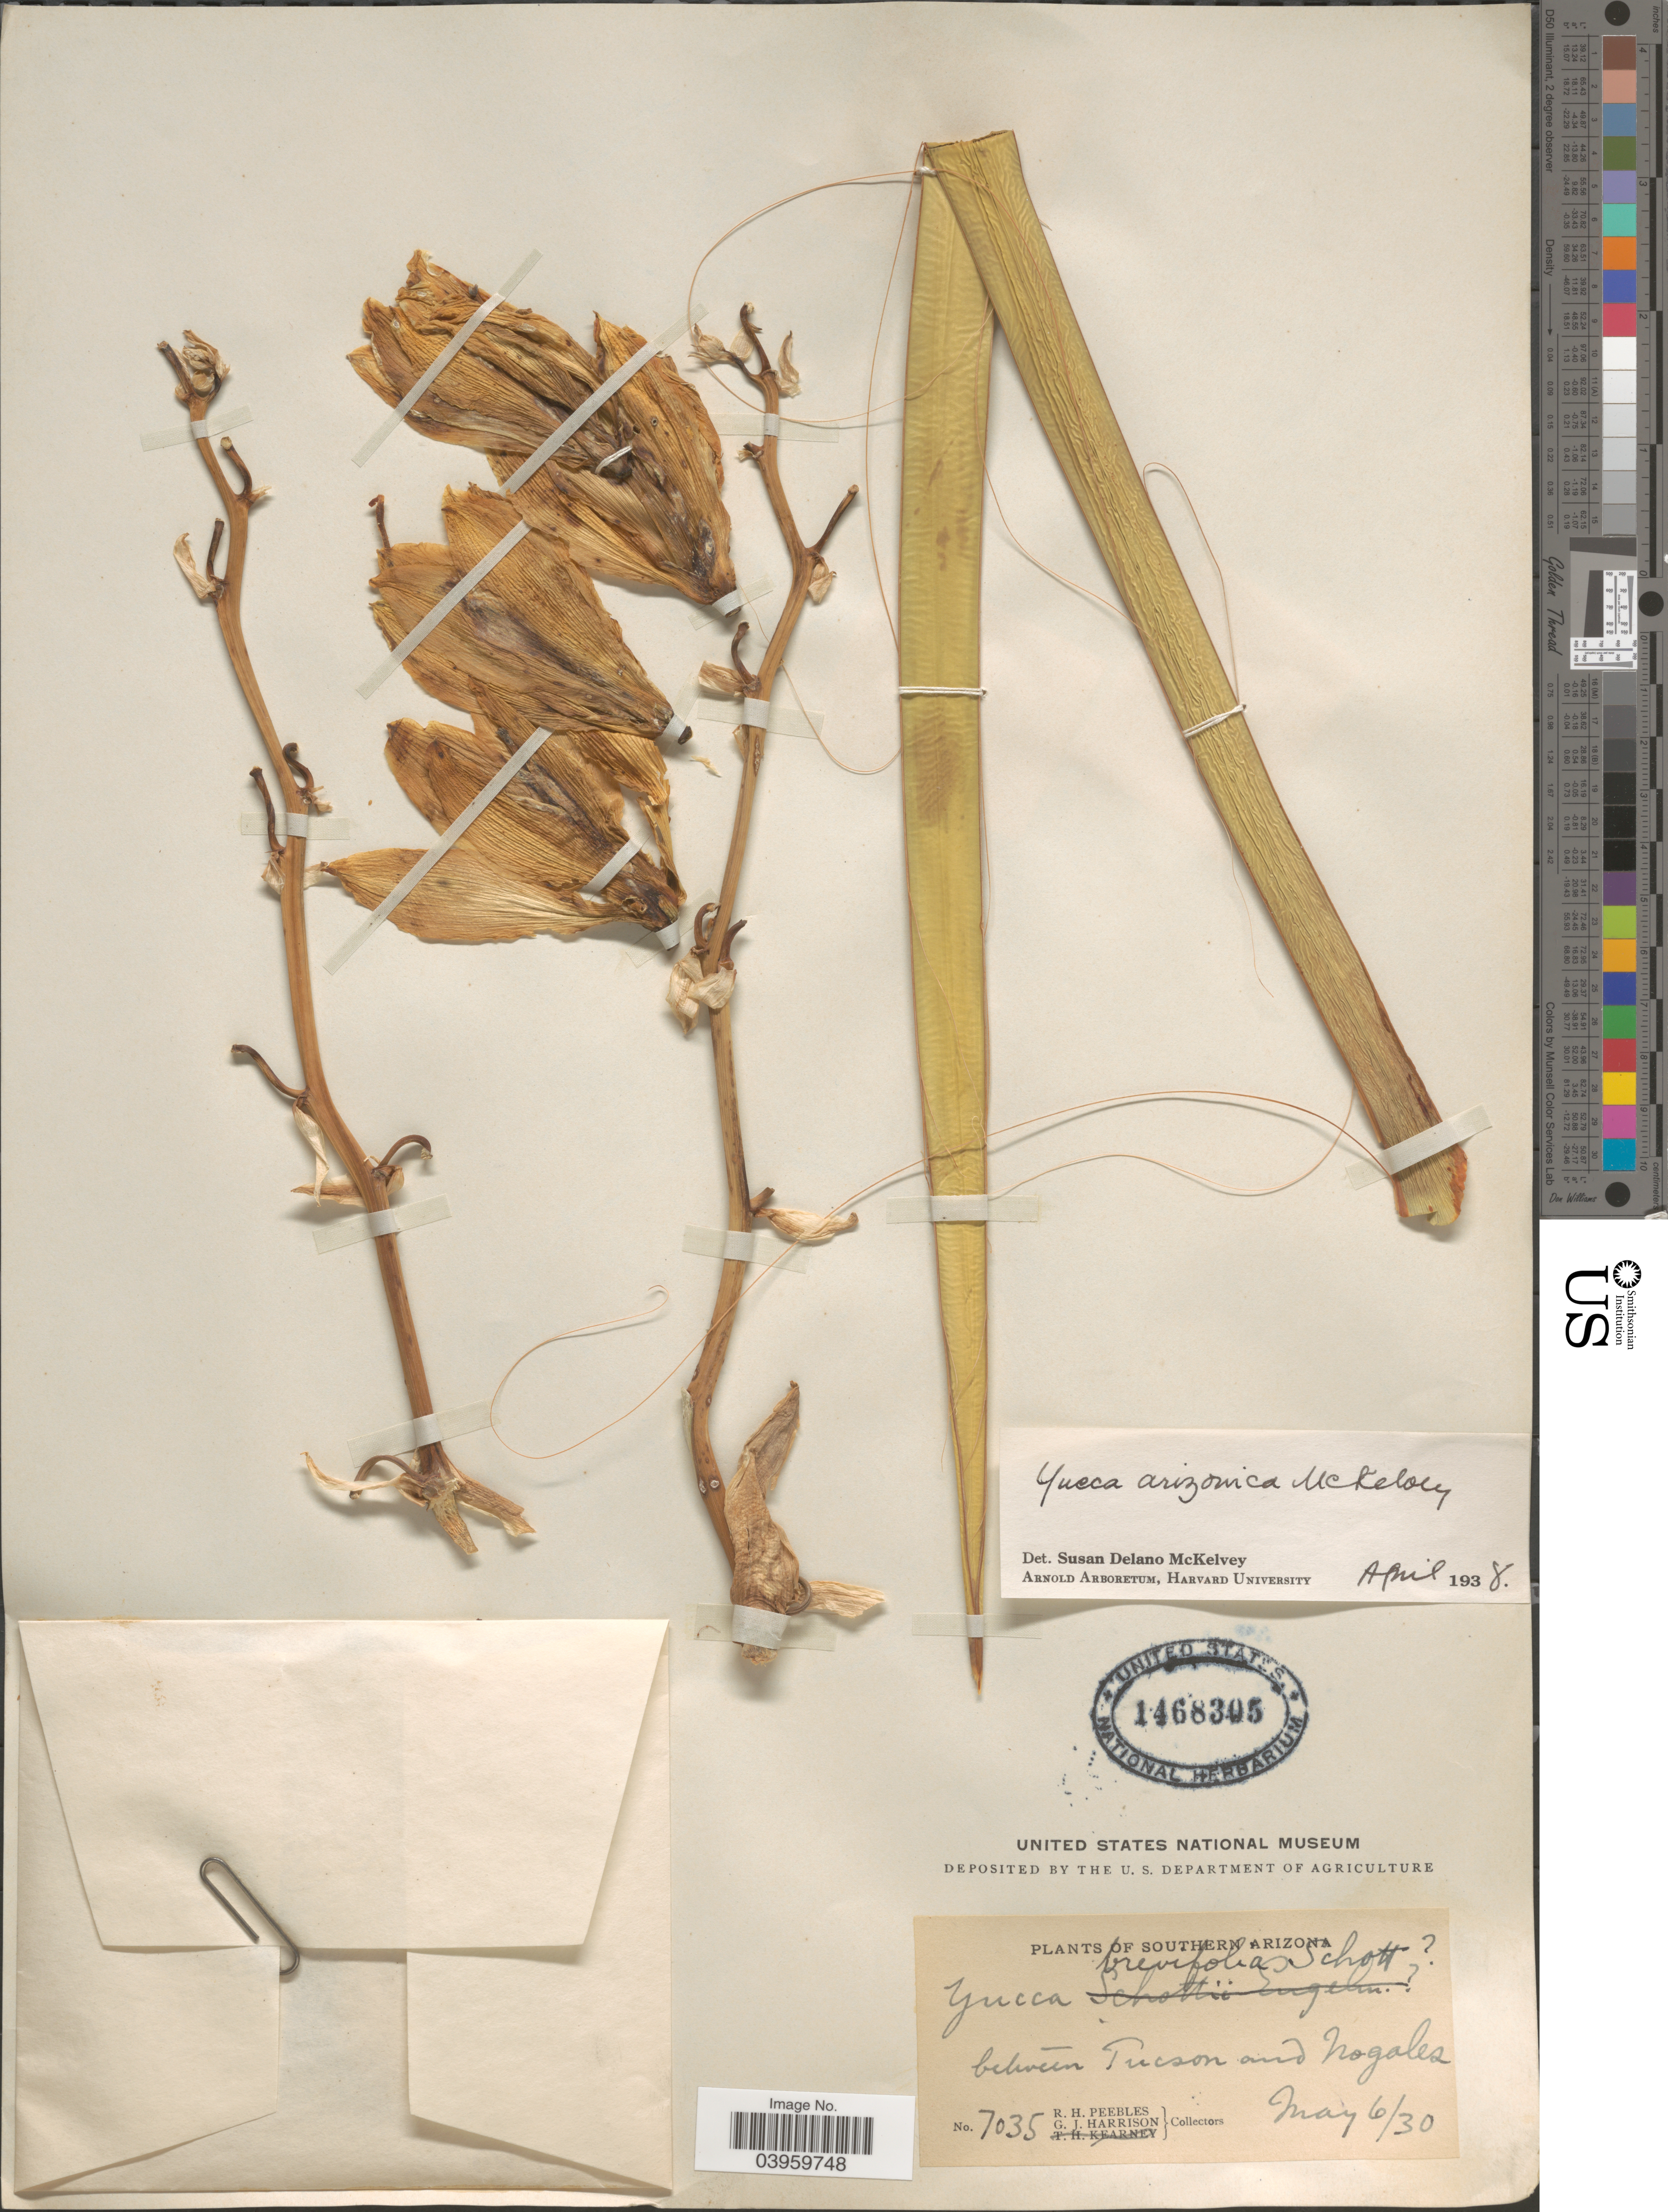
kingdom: Plantae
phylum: Tracheophyta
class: Liliopsida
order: Asparagales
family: Asparagaceae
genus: Yucca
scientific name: Yucca arizonica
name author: McKelvey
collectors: R. H. Peebles & G. J. Harrison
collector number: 7035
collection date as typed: Transcribed d/m/y: 6/5/30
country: United States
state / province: Arizona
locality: Southern Arizona. Between Tucson and Nogales.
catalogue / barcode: US 1468305